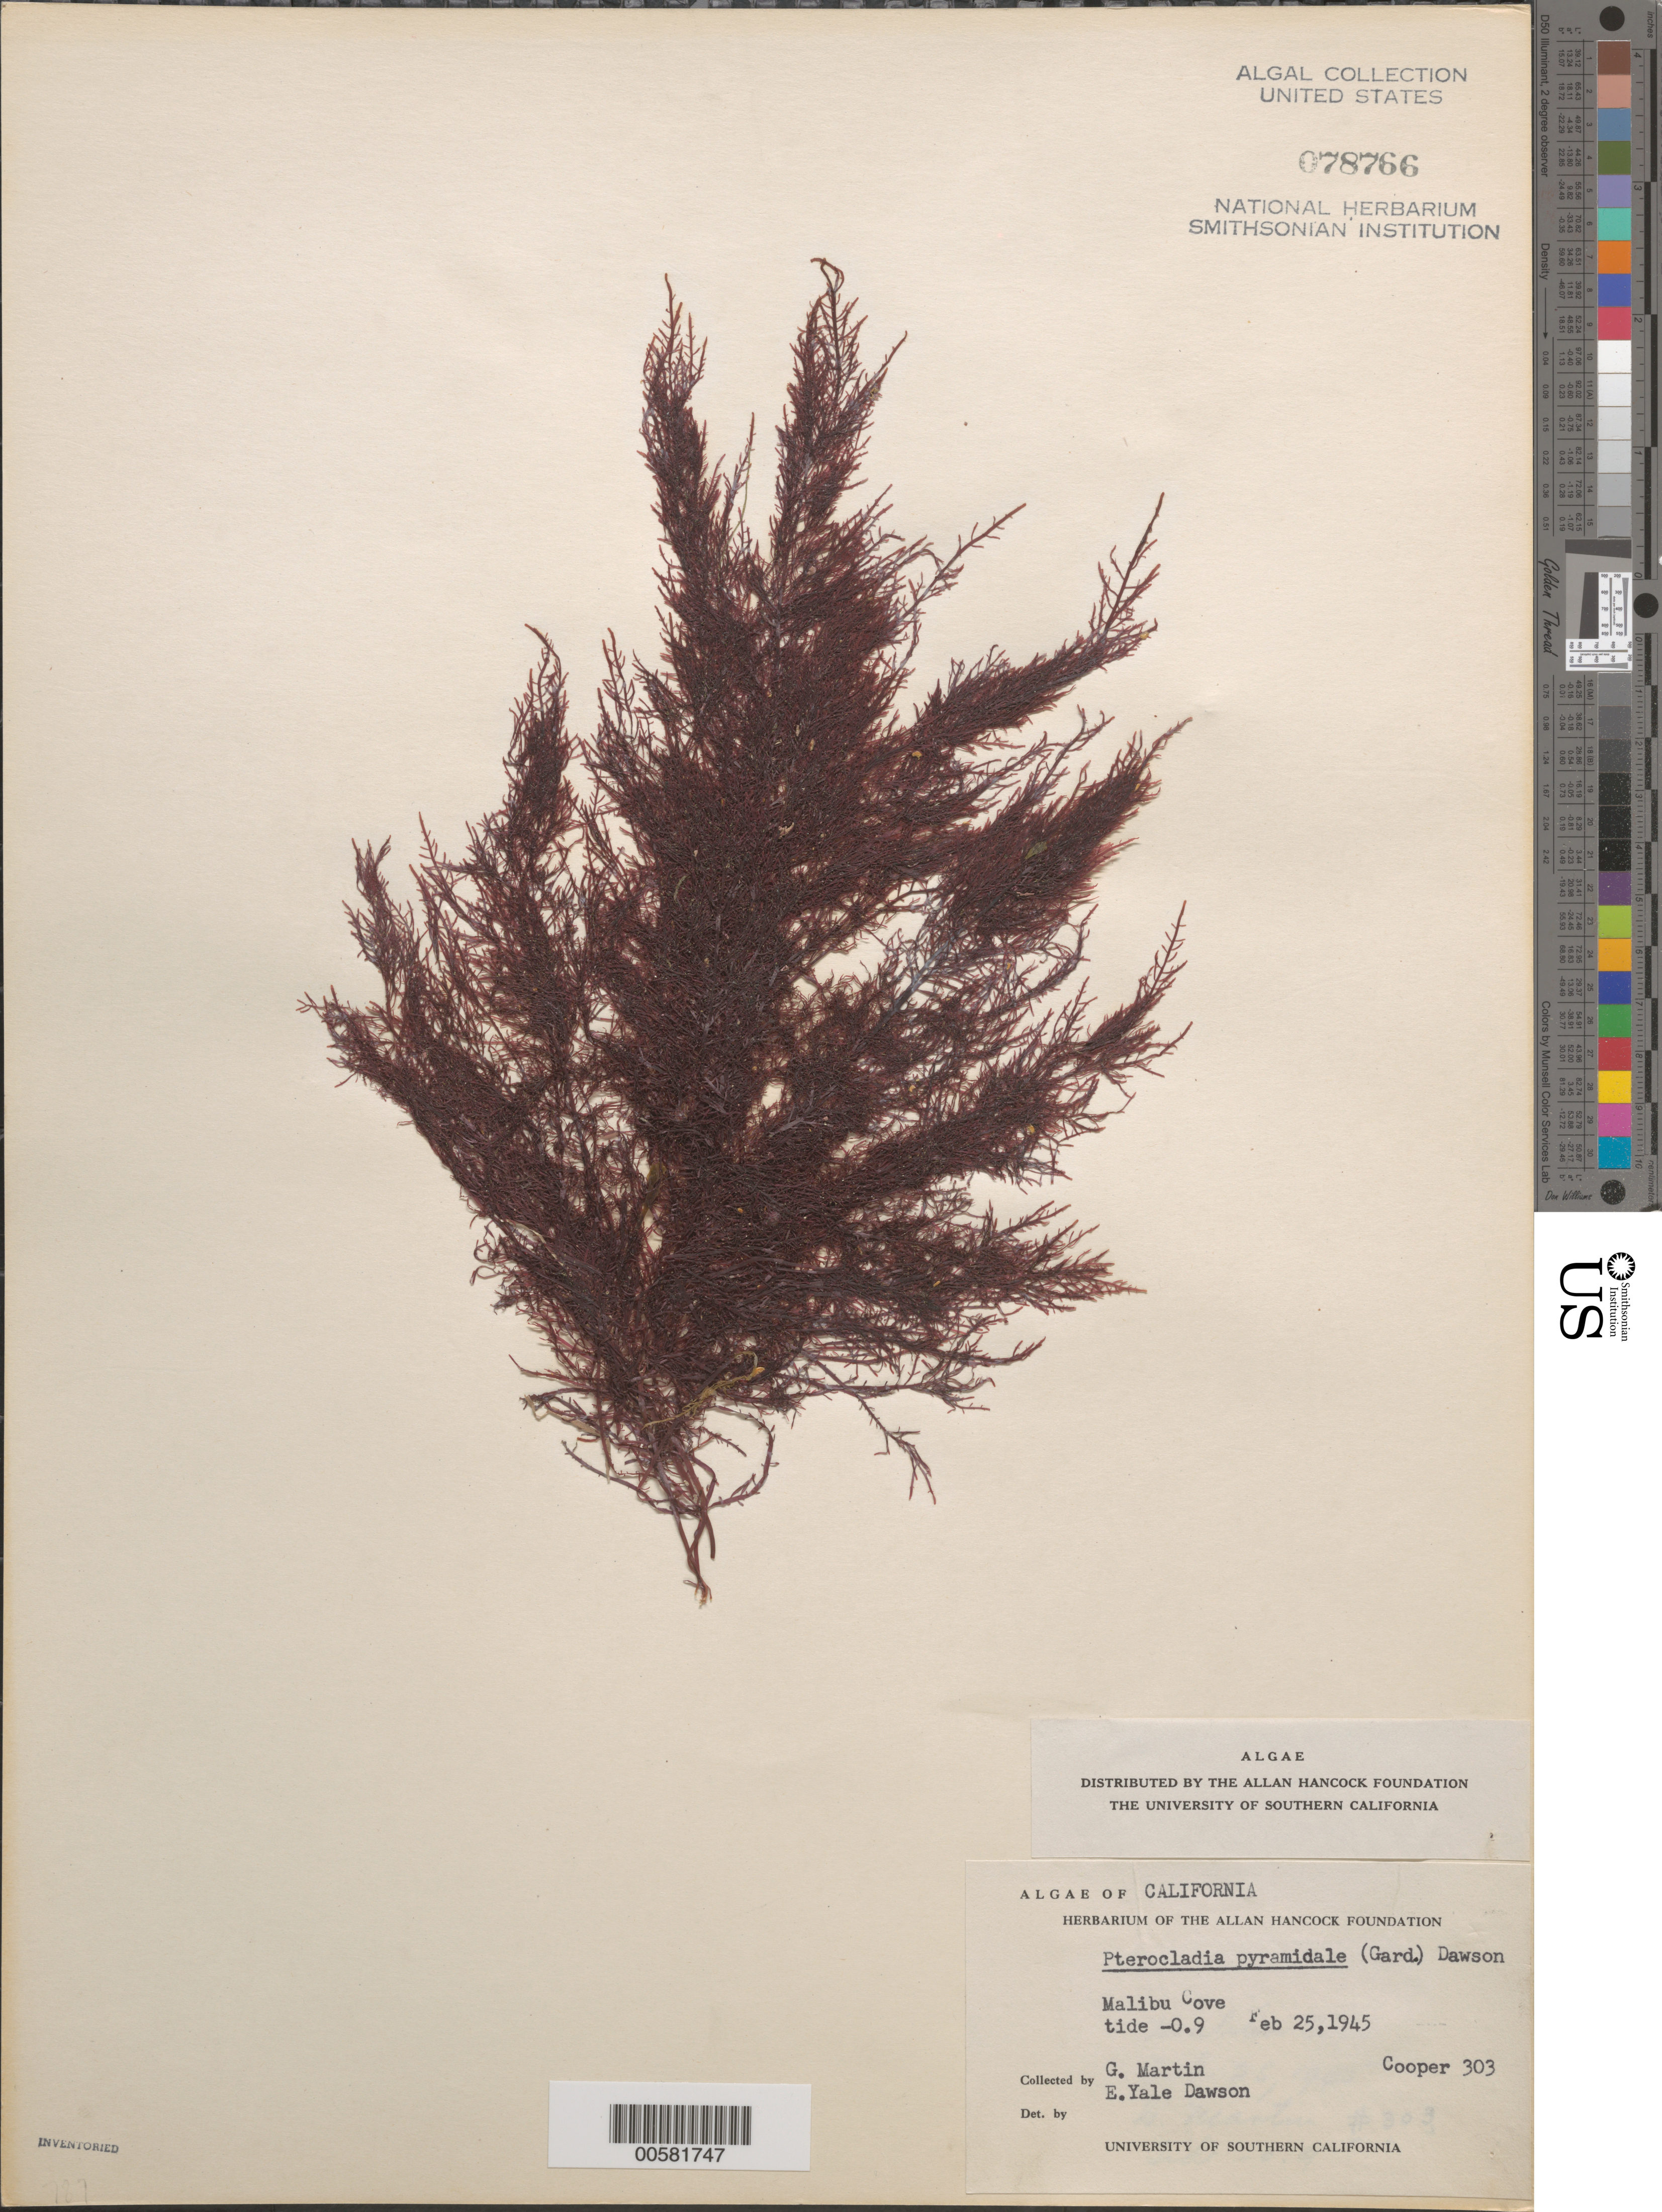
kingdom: Plantae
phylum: Rhodophyta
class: Florideophyceae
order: Gelidiales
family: Pterocladiaceae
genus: Pterocladiella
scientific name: Pterocladiella capillacea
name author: (S.G. Gmel.) Santelices & Hommers.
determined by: Algae name updating Project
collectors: G. Martin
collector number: Cooper 303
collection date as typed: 25 Feb 1945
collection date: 1945-02-25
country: United States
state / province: California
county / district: Los Angeles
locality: Malibu Cove, Santa Monica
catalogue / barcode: US 78766